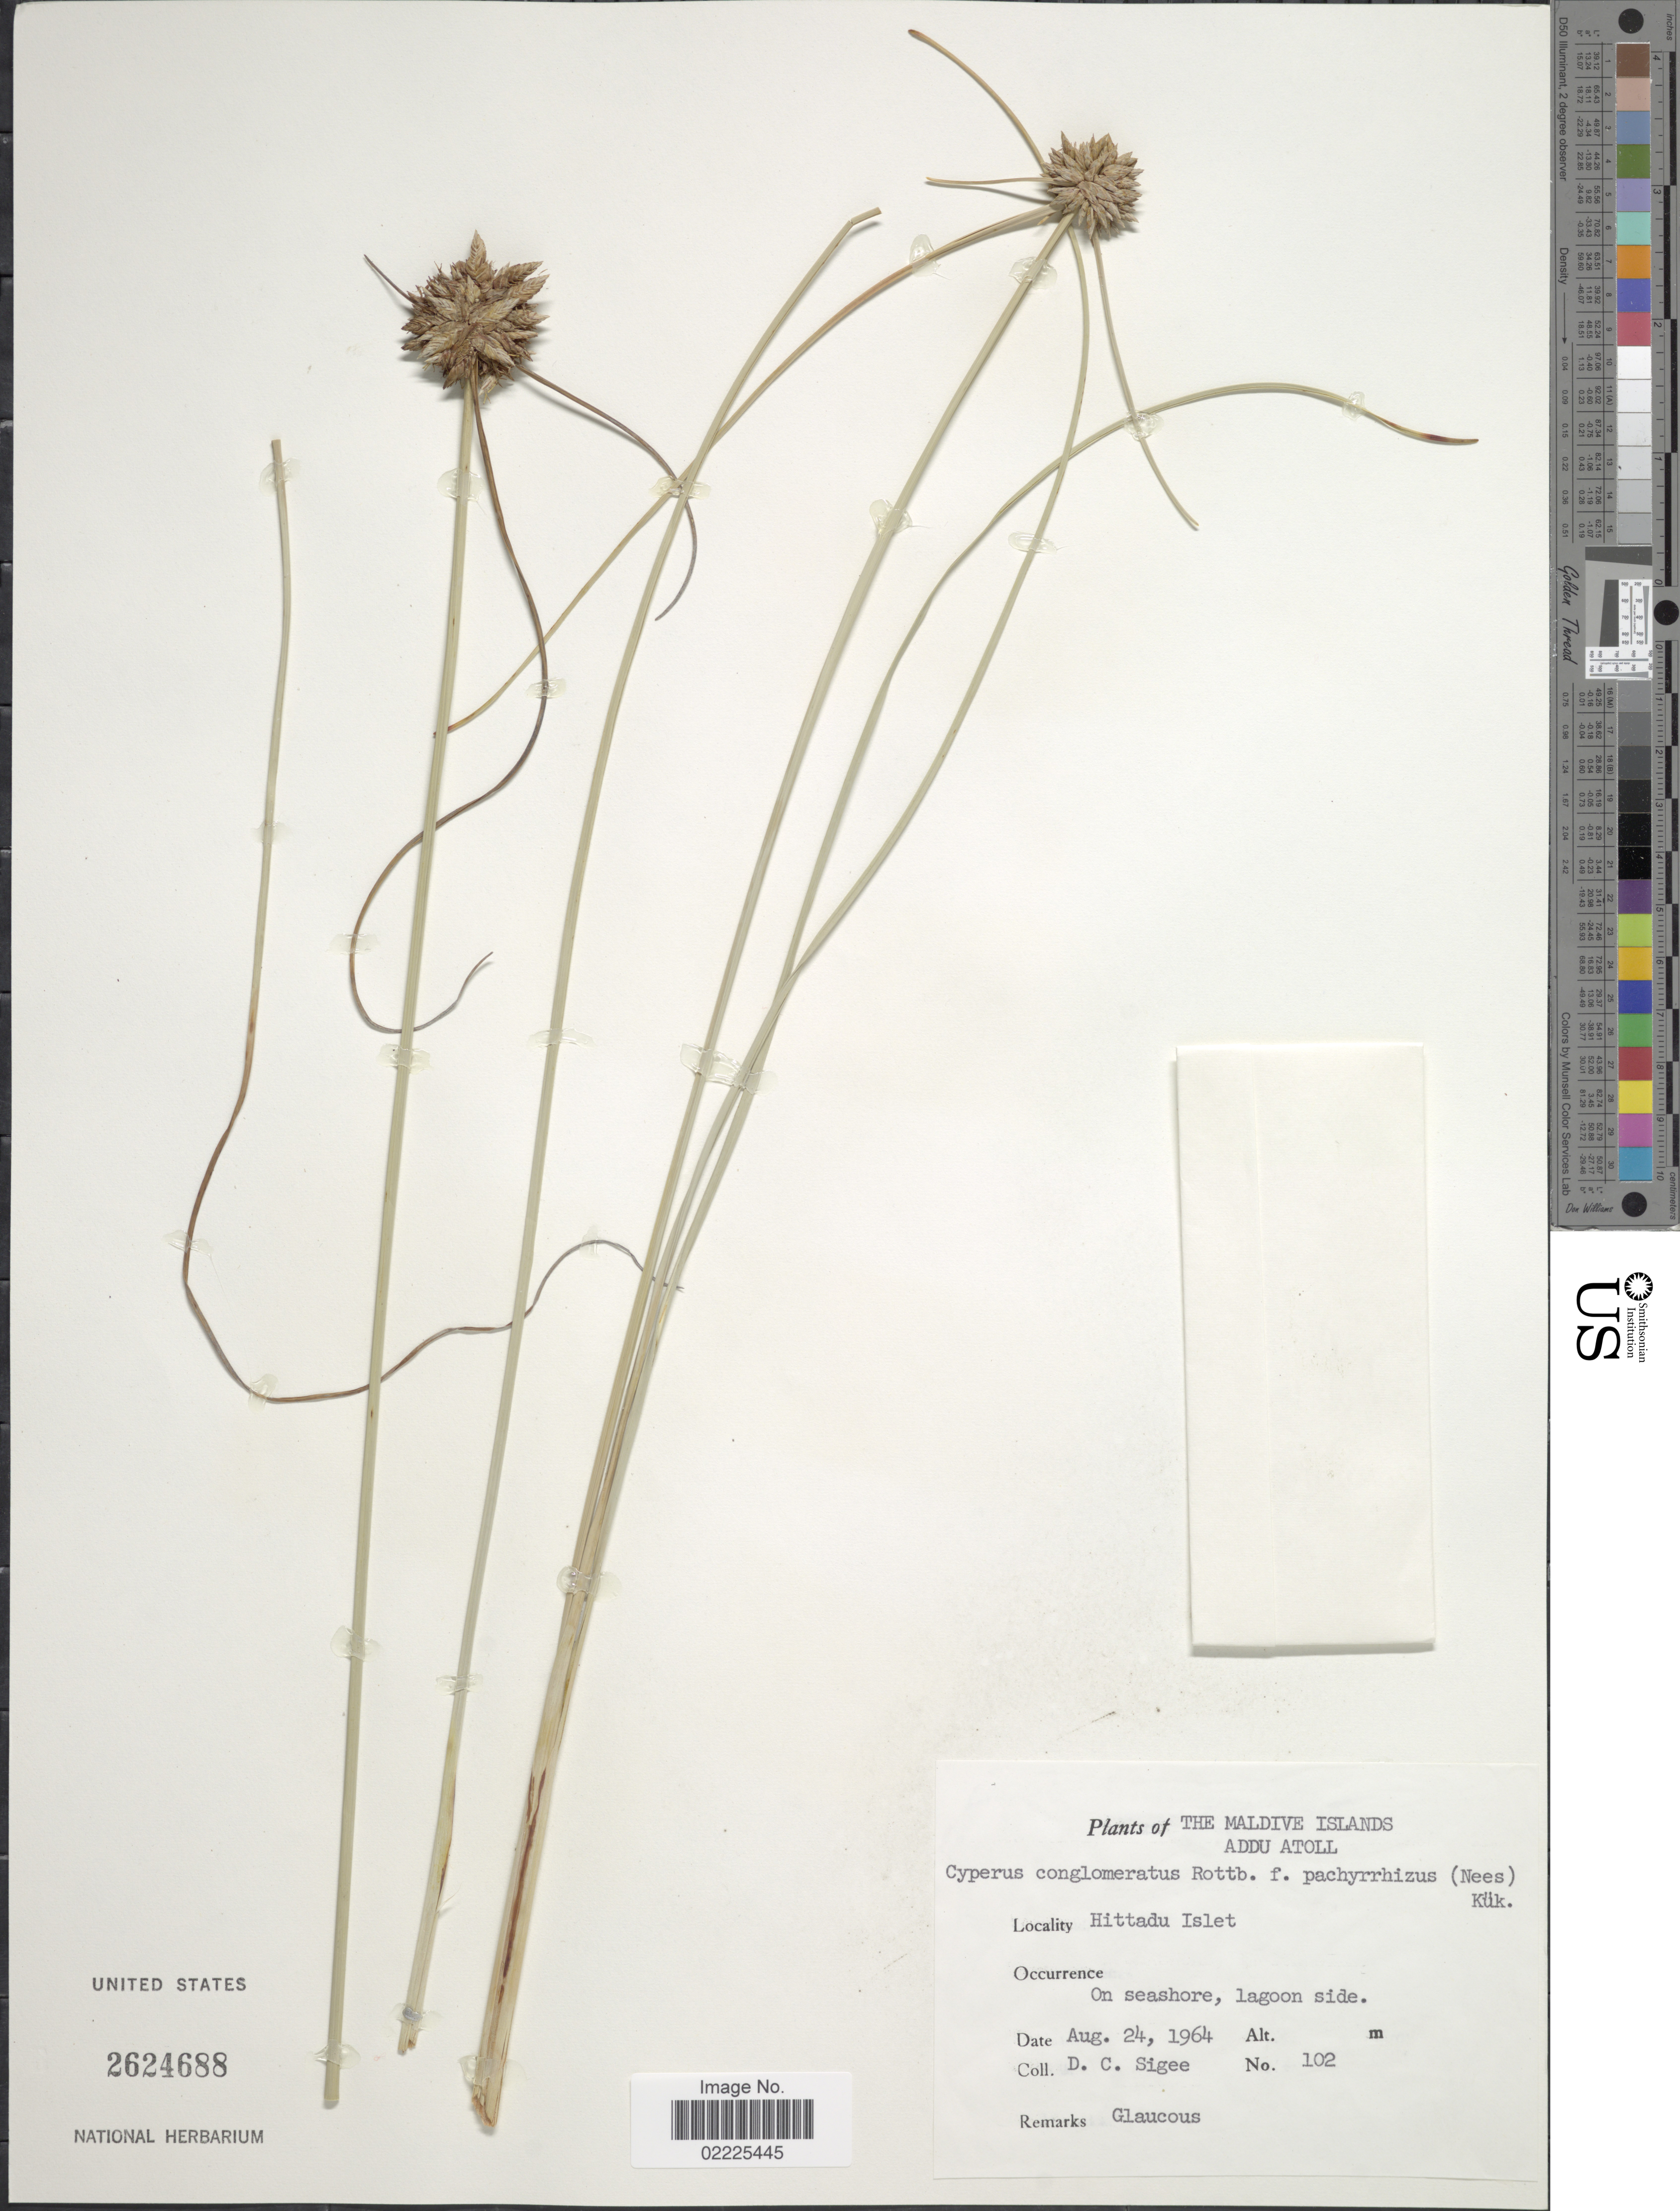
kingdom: Plantae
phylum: Tracheophyta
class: Liliopsida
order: Poales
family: Cyperaceae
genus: Cyperus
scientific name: Cyperus conglomeratus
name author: Rottb.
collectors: D. C. Sigee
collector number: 102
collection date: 1964-08-24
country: Maldive Islands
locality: The Maldive Islands, Addu Atol, Hittadu Islet, On seashore, lagoon side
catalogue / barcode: US 2624688